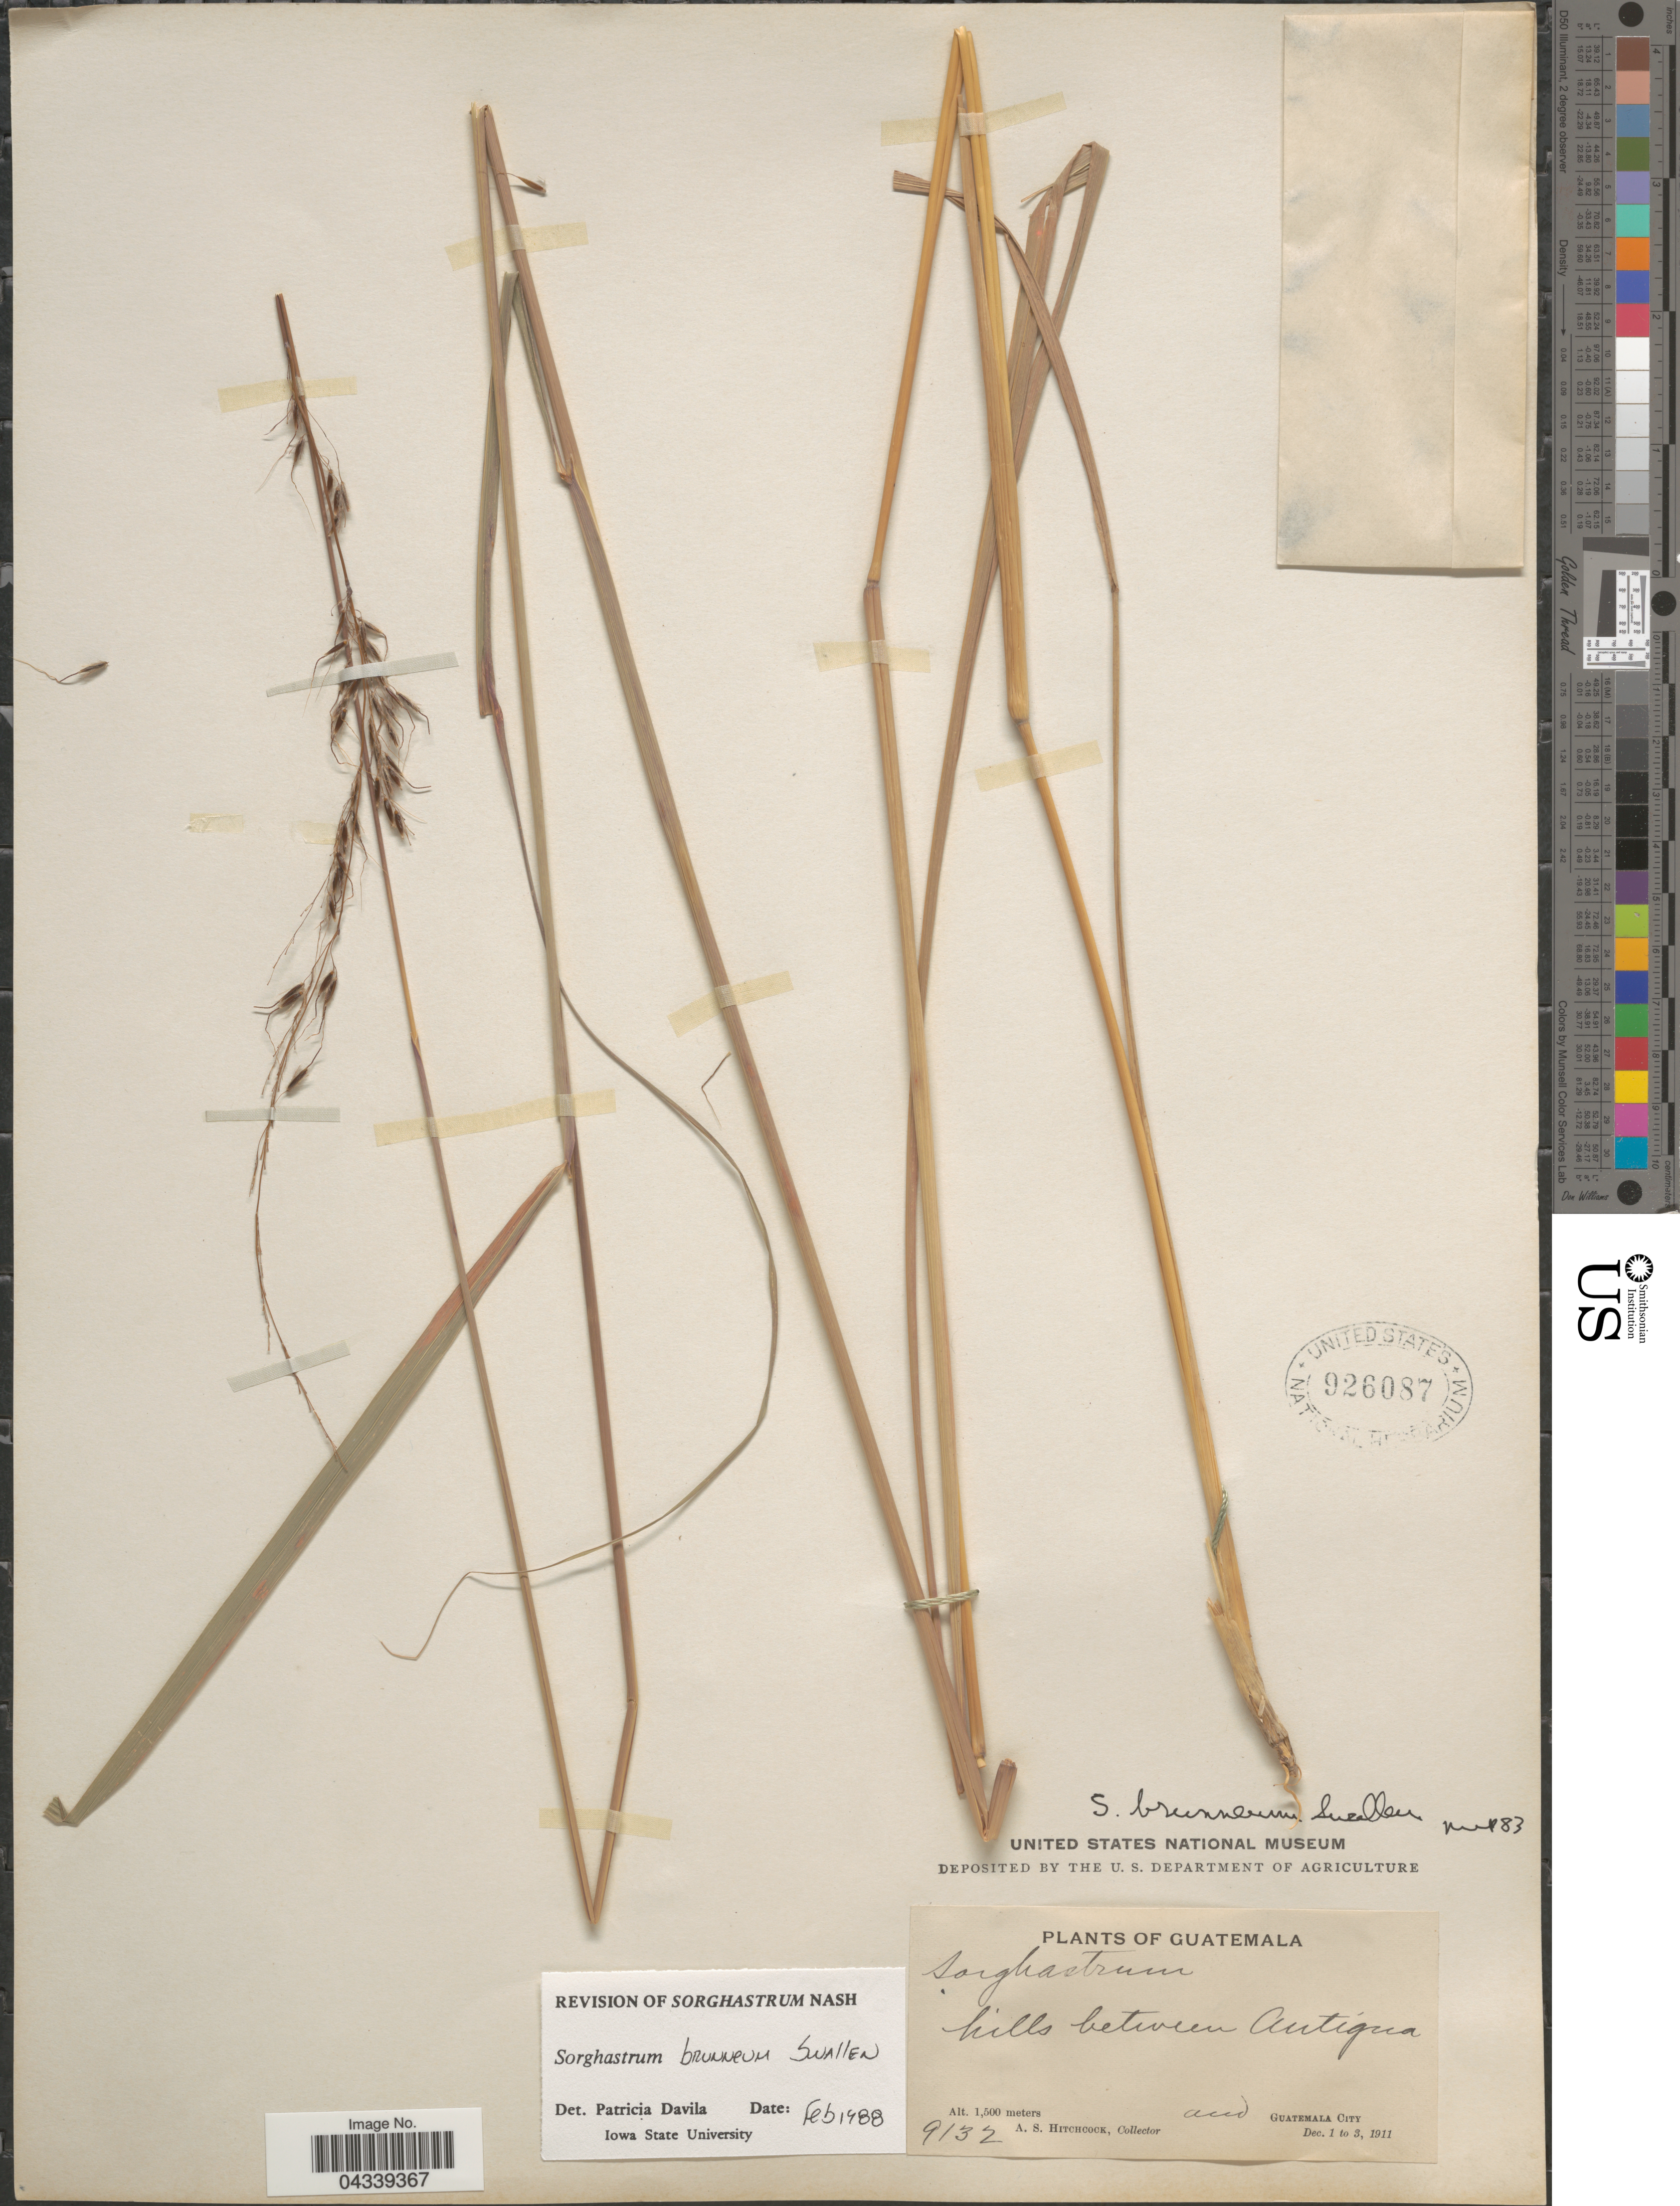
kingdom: Plantae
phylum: Tracheophyta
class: Liliopsida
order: Poales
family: Poaceae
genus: Sorghastrum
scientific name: Sorghastrum brunneum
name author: Swallen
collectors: A. S. Hitchcock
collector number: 9132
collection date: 1911-12-01/1911-12-03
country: Guatemala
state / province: Guatemala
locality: Hills between Antígua and Guatemala City.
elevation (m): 1500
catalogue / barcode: US 926087